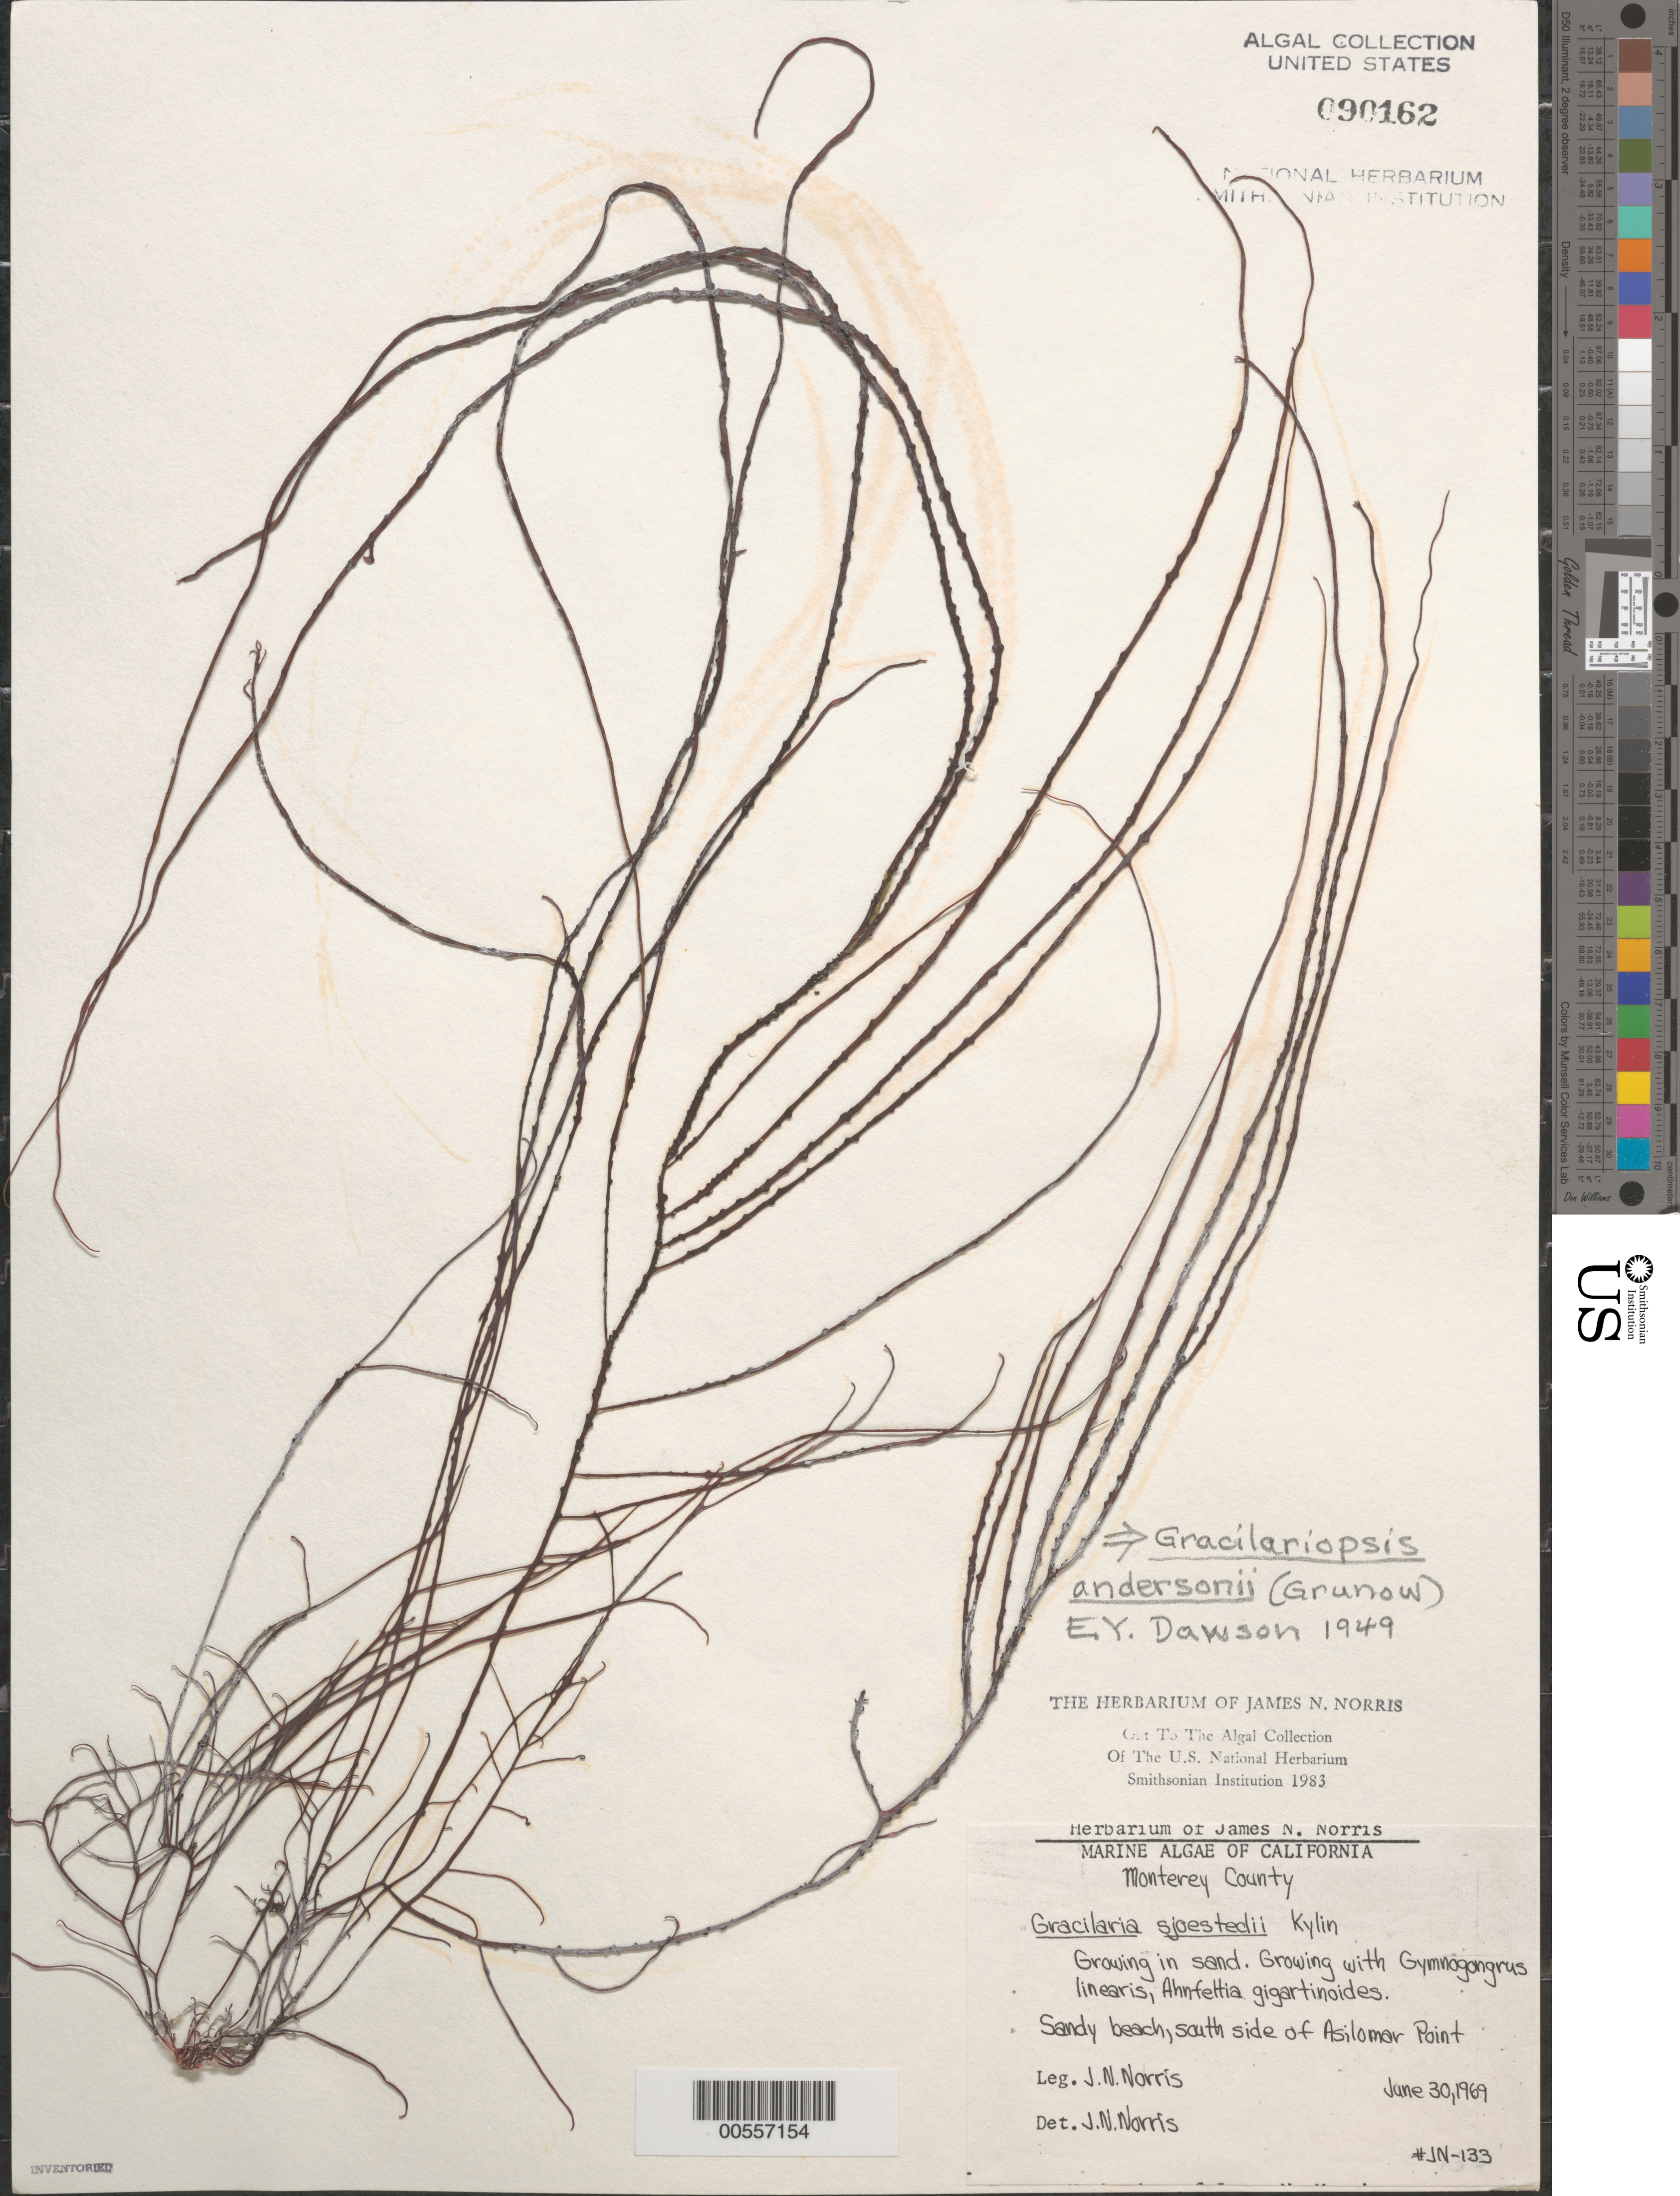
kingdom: Plantae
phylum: Rhodophyta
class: Florideophyceae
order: Gracilariales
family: Gracilariaceae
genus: Gracilariopsis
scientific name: Gracilariopsis andersonii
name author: (Grunow) E.Y. Dawson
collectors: J. N. Norris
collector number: JN-133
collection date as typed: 30 Jun 1969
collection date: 1969-06-30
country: United States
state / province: California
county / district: Monterey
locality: Asilomar Point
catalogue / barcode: US 90162